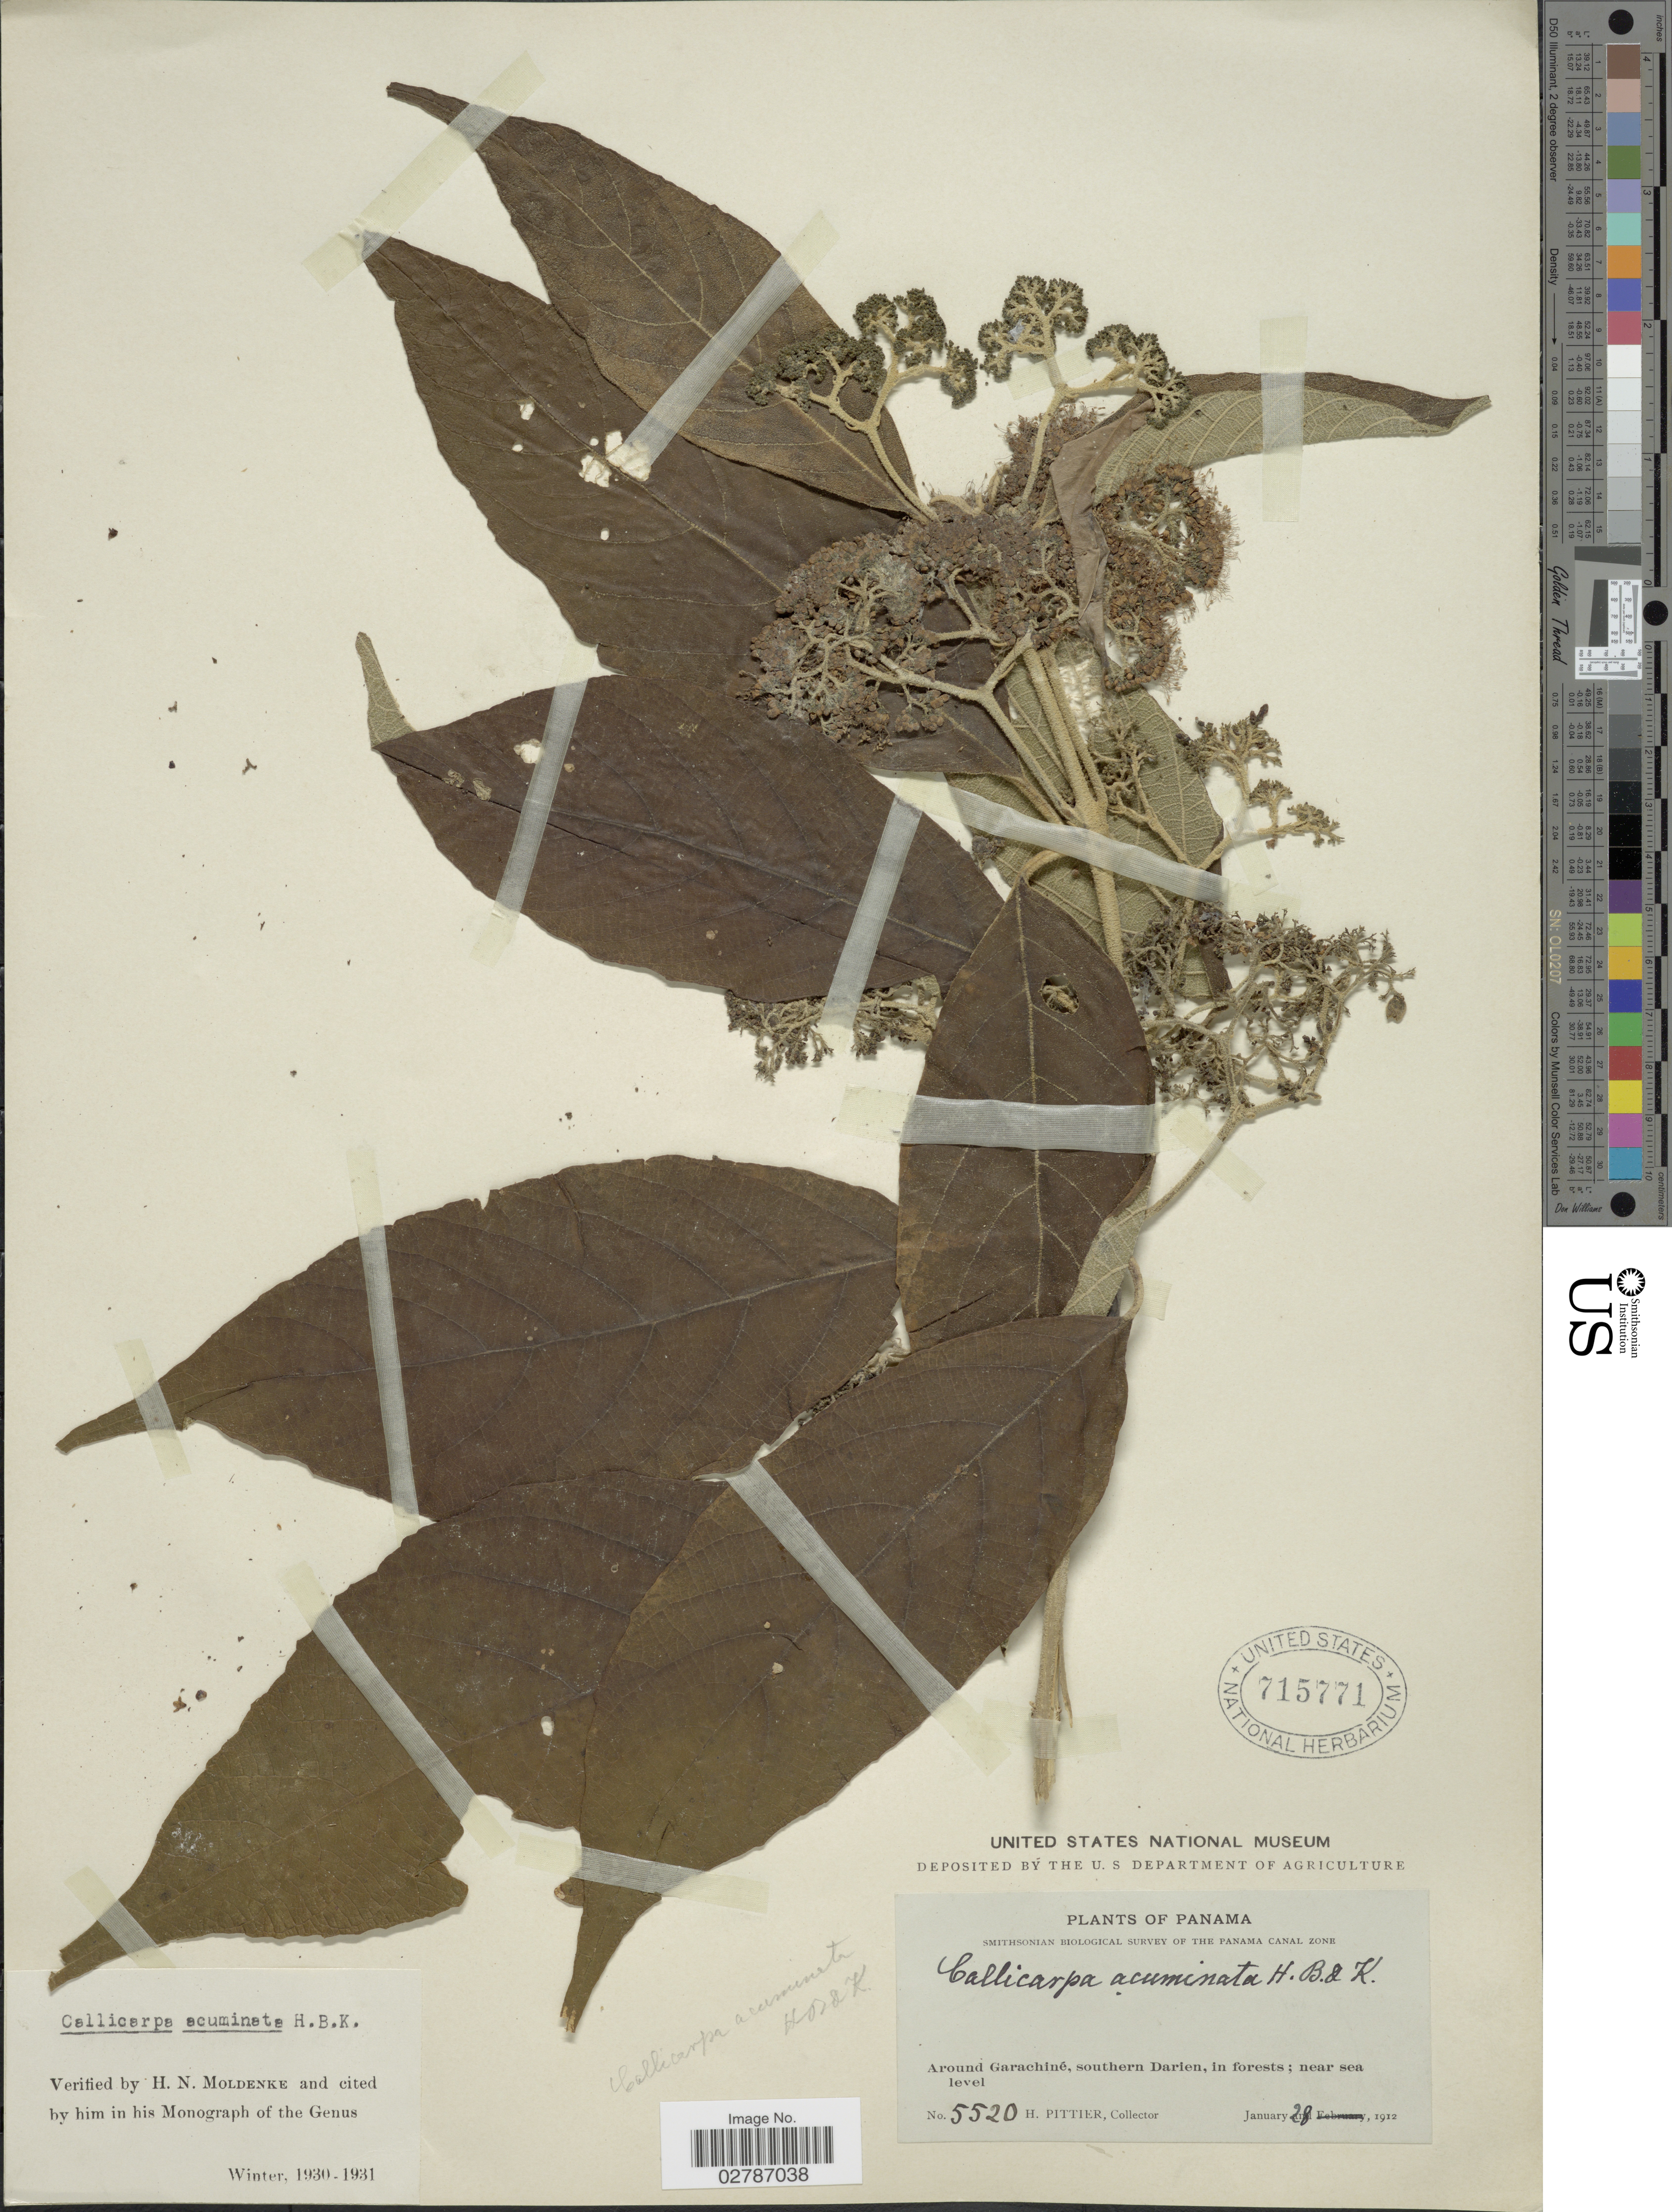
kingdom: Plantae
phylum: Tracheophyta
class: Magnoliopsida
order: Lamiales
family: Lamiaceae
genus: Callicarpa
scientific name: Callicarpa acuminata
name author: Kunth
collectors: H. F. Pittier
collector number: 5520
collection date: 1912-01-28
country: Panama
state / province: Darién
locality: The Panama Canal Zone. Around Garachiné, southern Darien, in forest.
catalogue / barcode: US 715771